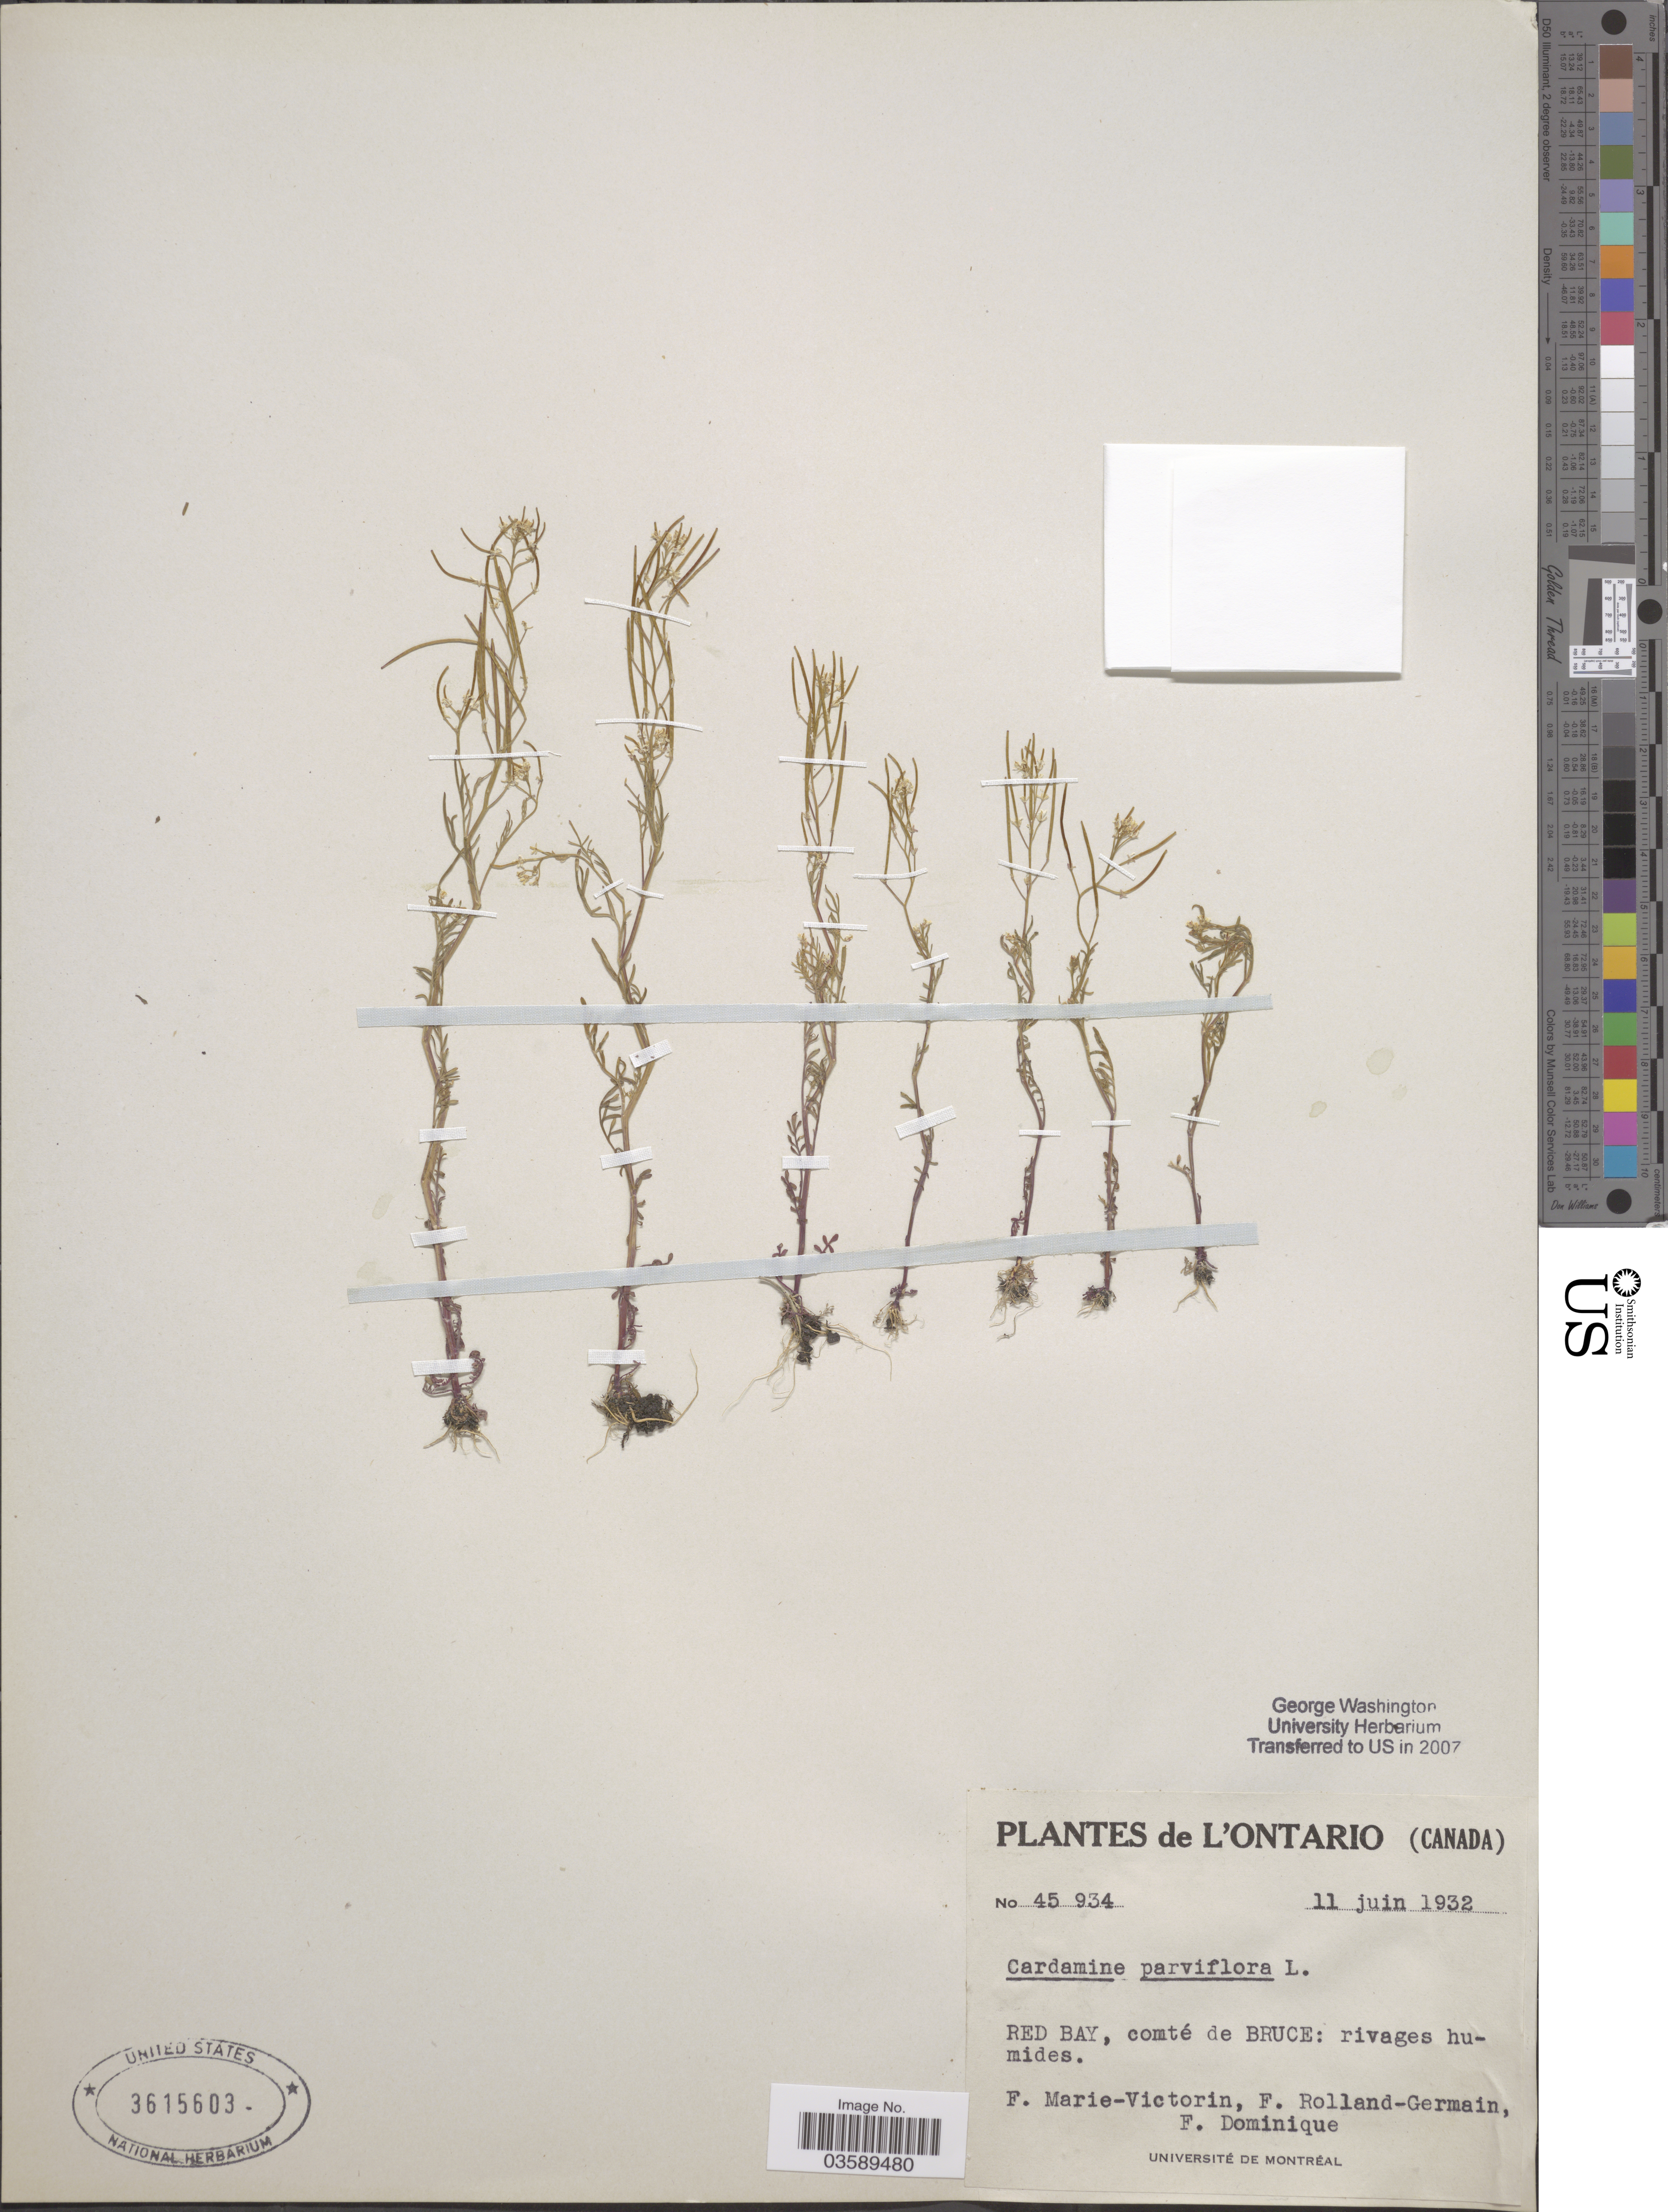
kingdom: Plantae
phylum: Tracheophyta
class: Magnoliopsida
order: Brassicales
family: Brassicaceae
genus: Cardamine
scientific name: Cardamine parviflora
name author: L.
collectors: F. Marie-Victorin, F. Rollin-Germain & F. Dominique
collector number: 45934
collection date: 1932-06-11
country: Canada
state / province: Ontario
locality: Red Bay, comté de Bruce: rivages humides.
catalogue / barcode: US 3615603